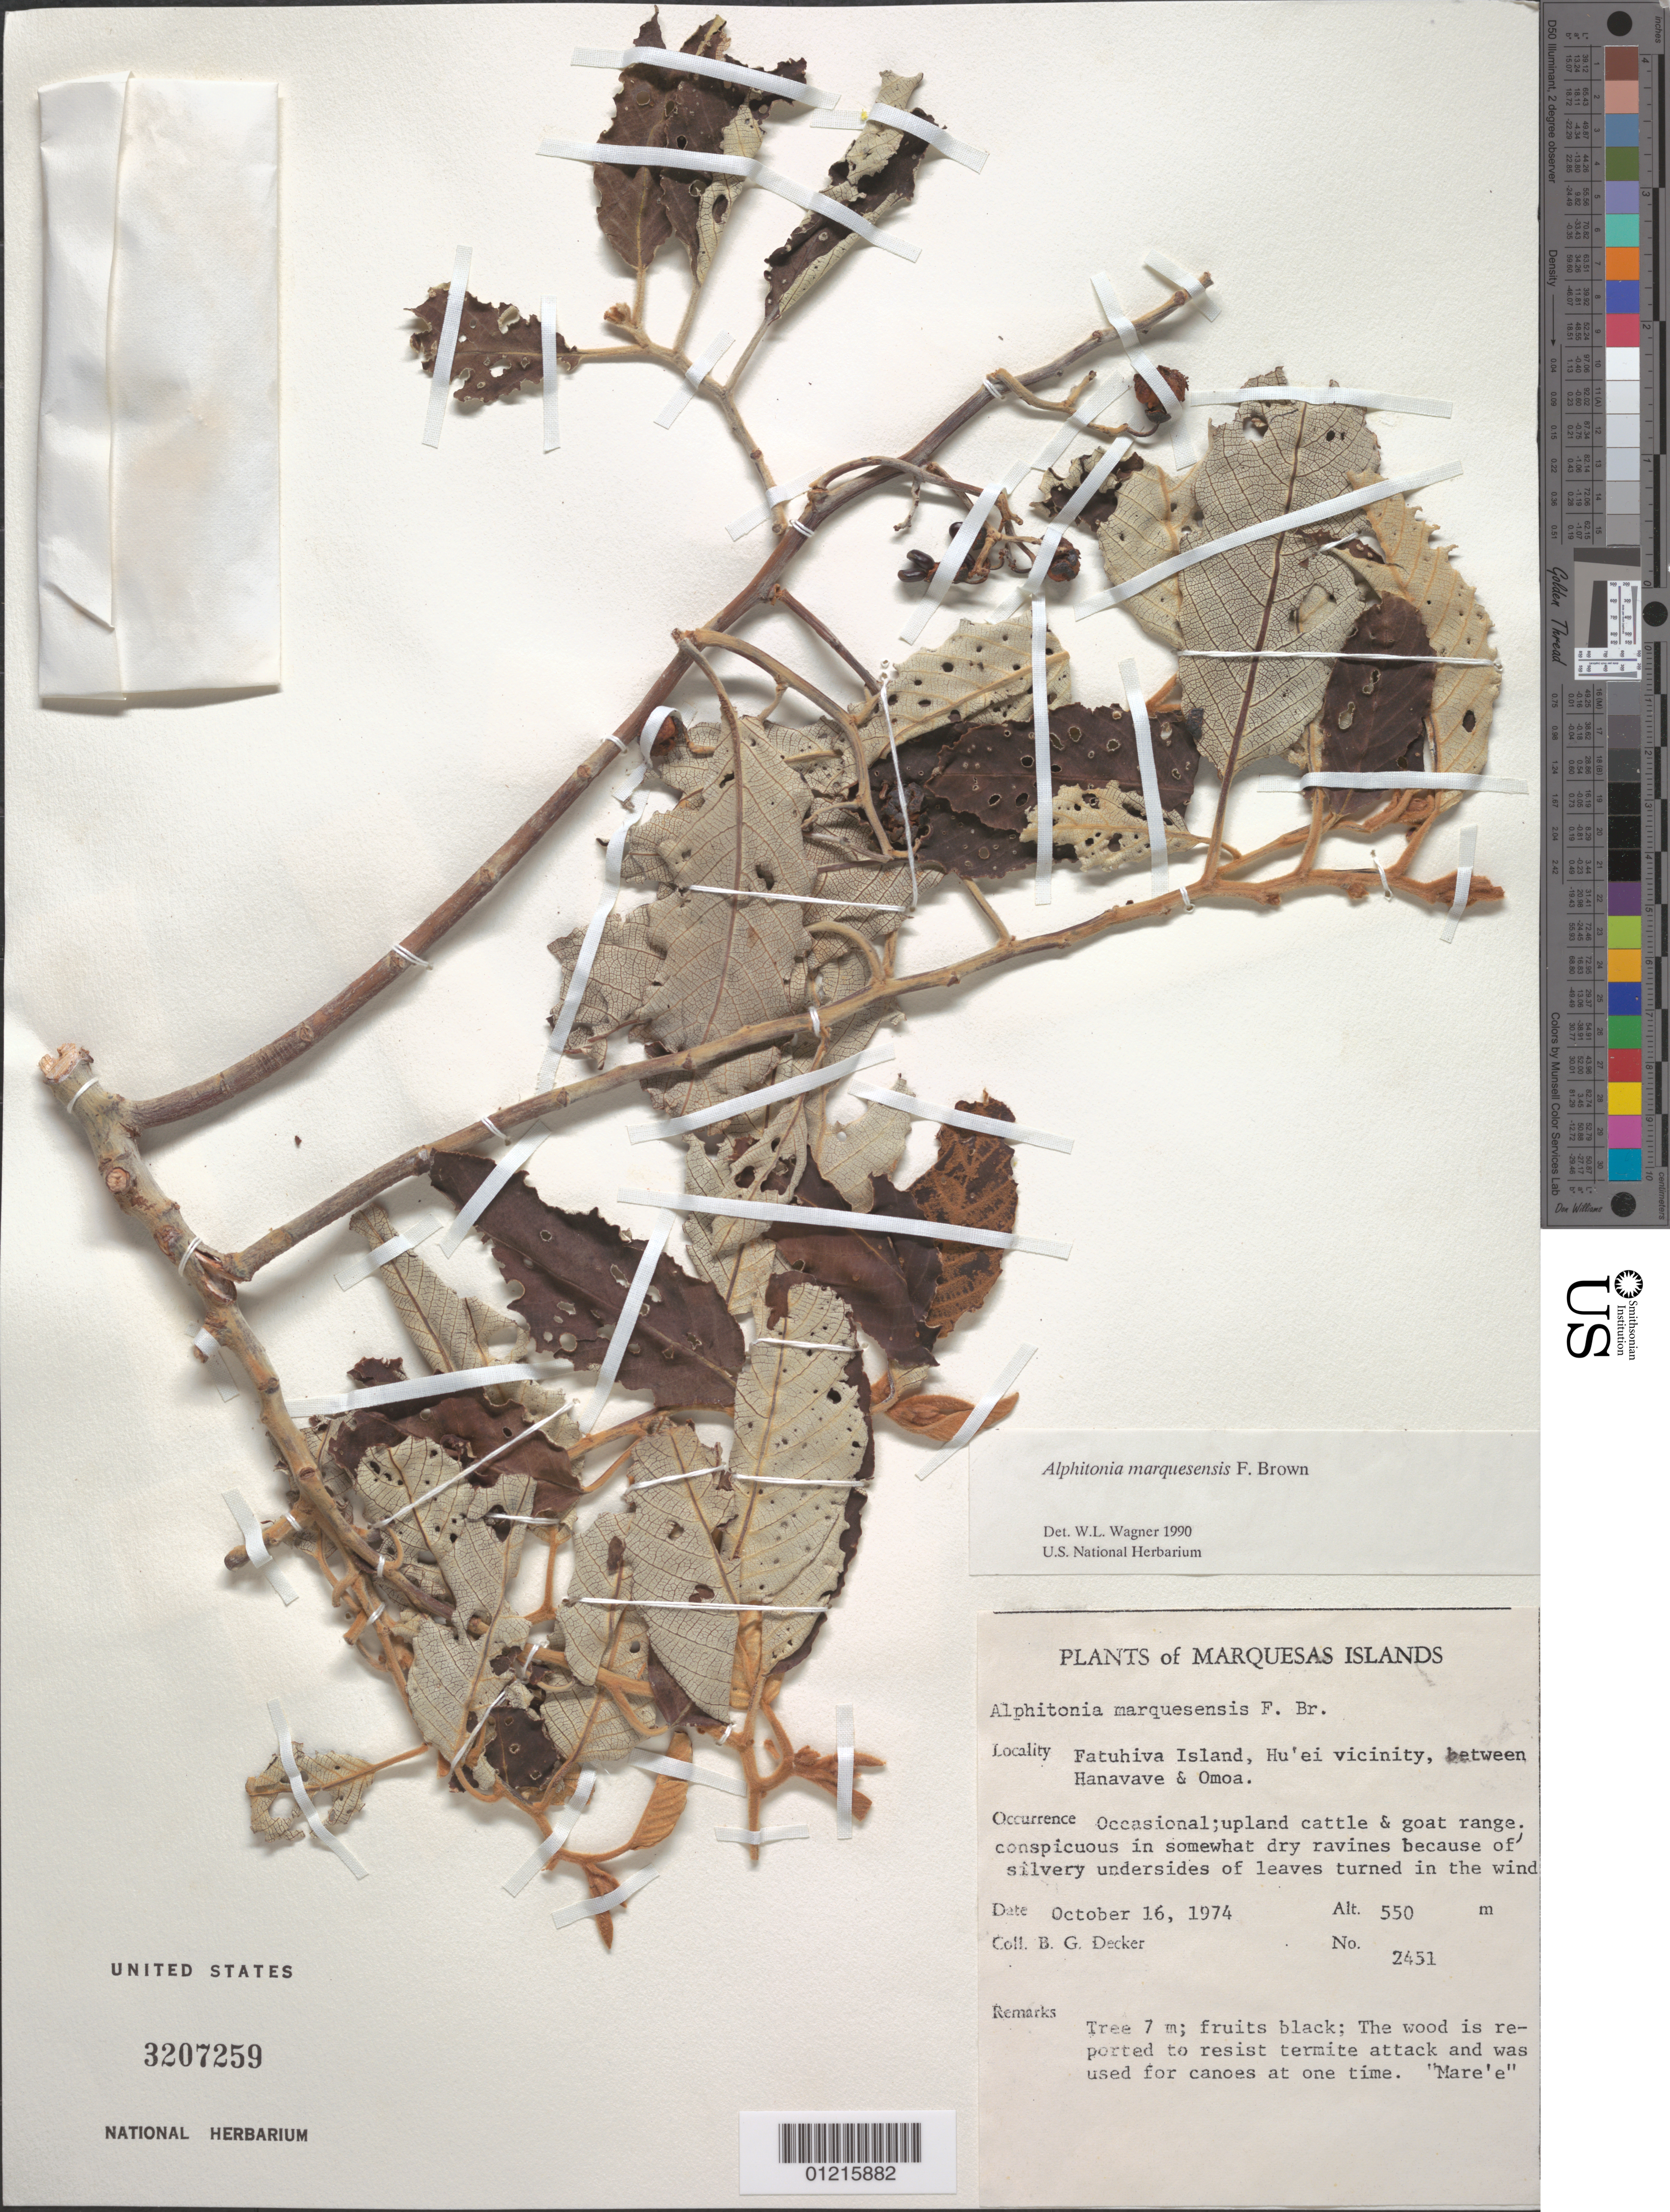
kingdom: Plantae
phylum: Tracheophyta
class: Magnoliopsida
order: Rosales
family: Rhamnaceae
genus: Alphitonia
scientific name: Alphitonia marquesensis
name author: F. Br.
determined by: Wagner, W. L., (BOT), Smithsonian Institution - National Museum of Natural History (UNITED STATES)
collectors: B. G. Decker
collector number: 2451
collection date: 1974-10-16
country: French Polynesia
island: Fatu Hiva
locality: Hu'ei vicinity, between Hanavave and 'Omo'a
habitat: Occasional in upland cattle and goat range; conspicuous in somewhat dry ravines because of silvery undersides of leaves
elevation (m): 550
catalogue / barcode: US 3207259